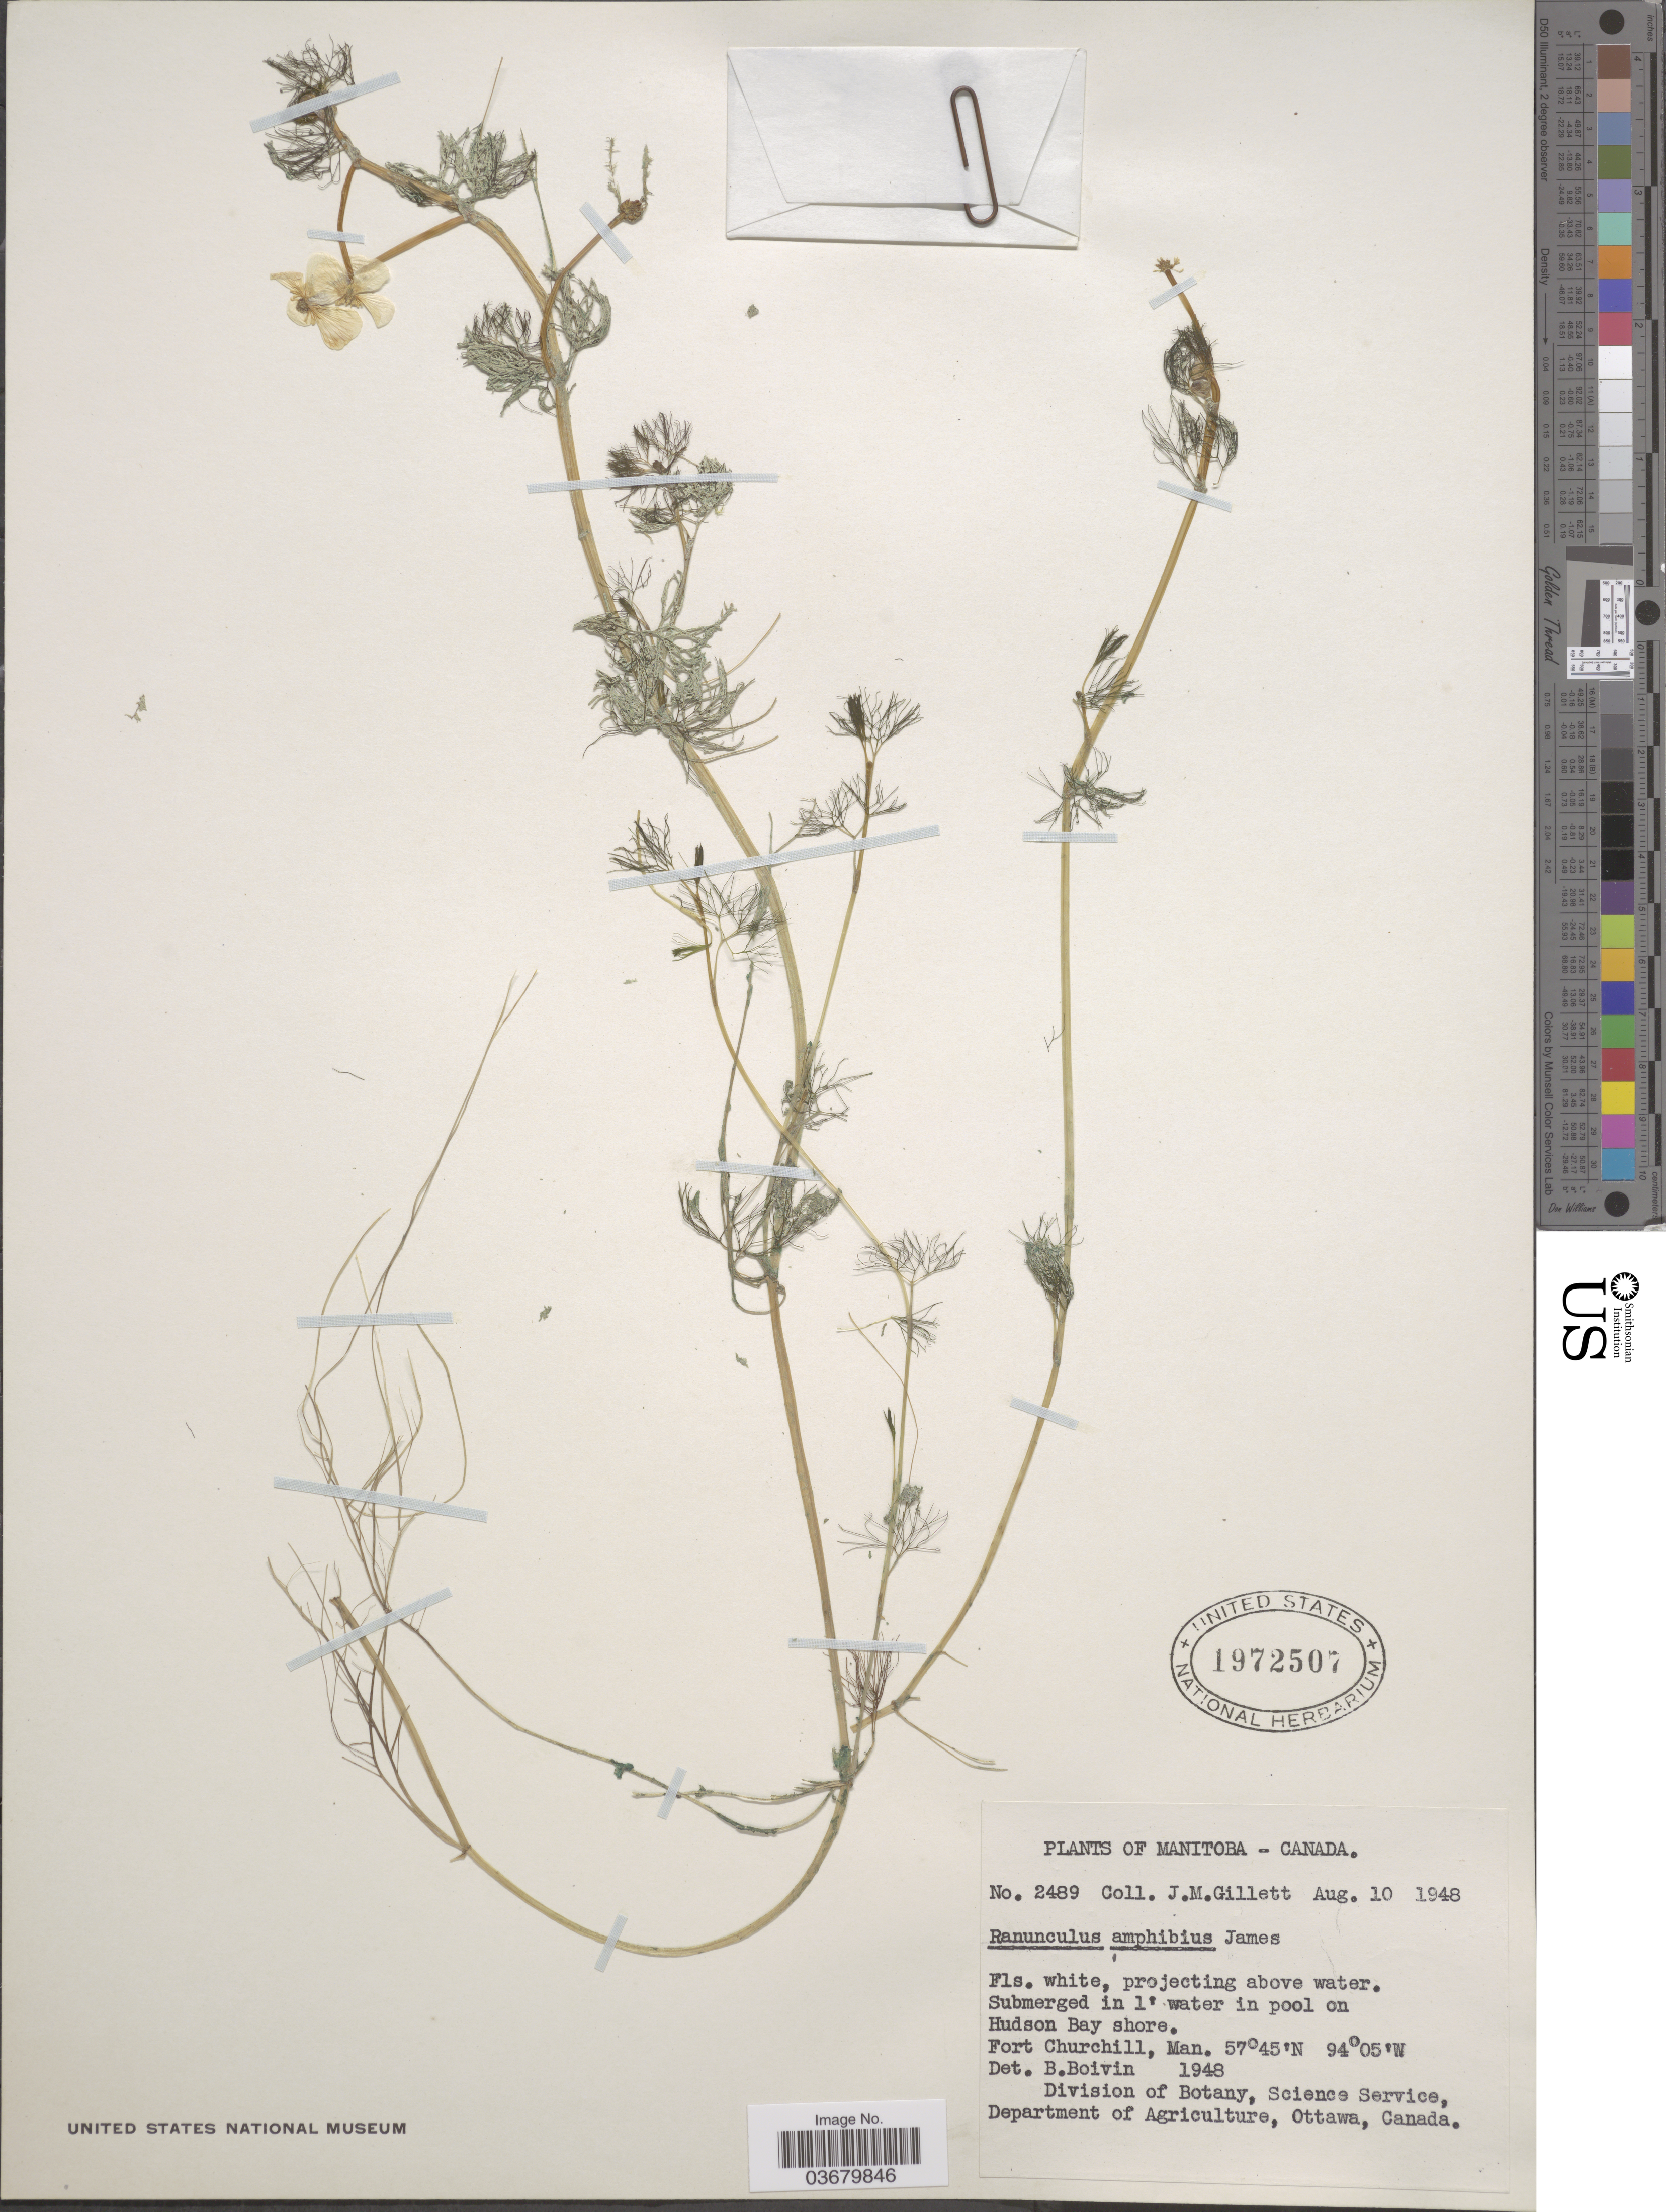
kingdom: Plantae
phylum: Tracheophyta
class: Magnoliopsida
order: Ranunculales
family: Ranunculaceae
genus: Ranunculus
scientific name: Ranunculus amphibius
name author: E. James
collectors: J. M. Gillett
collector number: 2489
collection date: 1948-08-10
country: Canada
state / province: Manitoba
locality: Hudson Bay shore. Fort Churchill.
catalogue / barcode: US 1972507